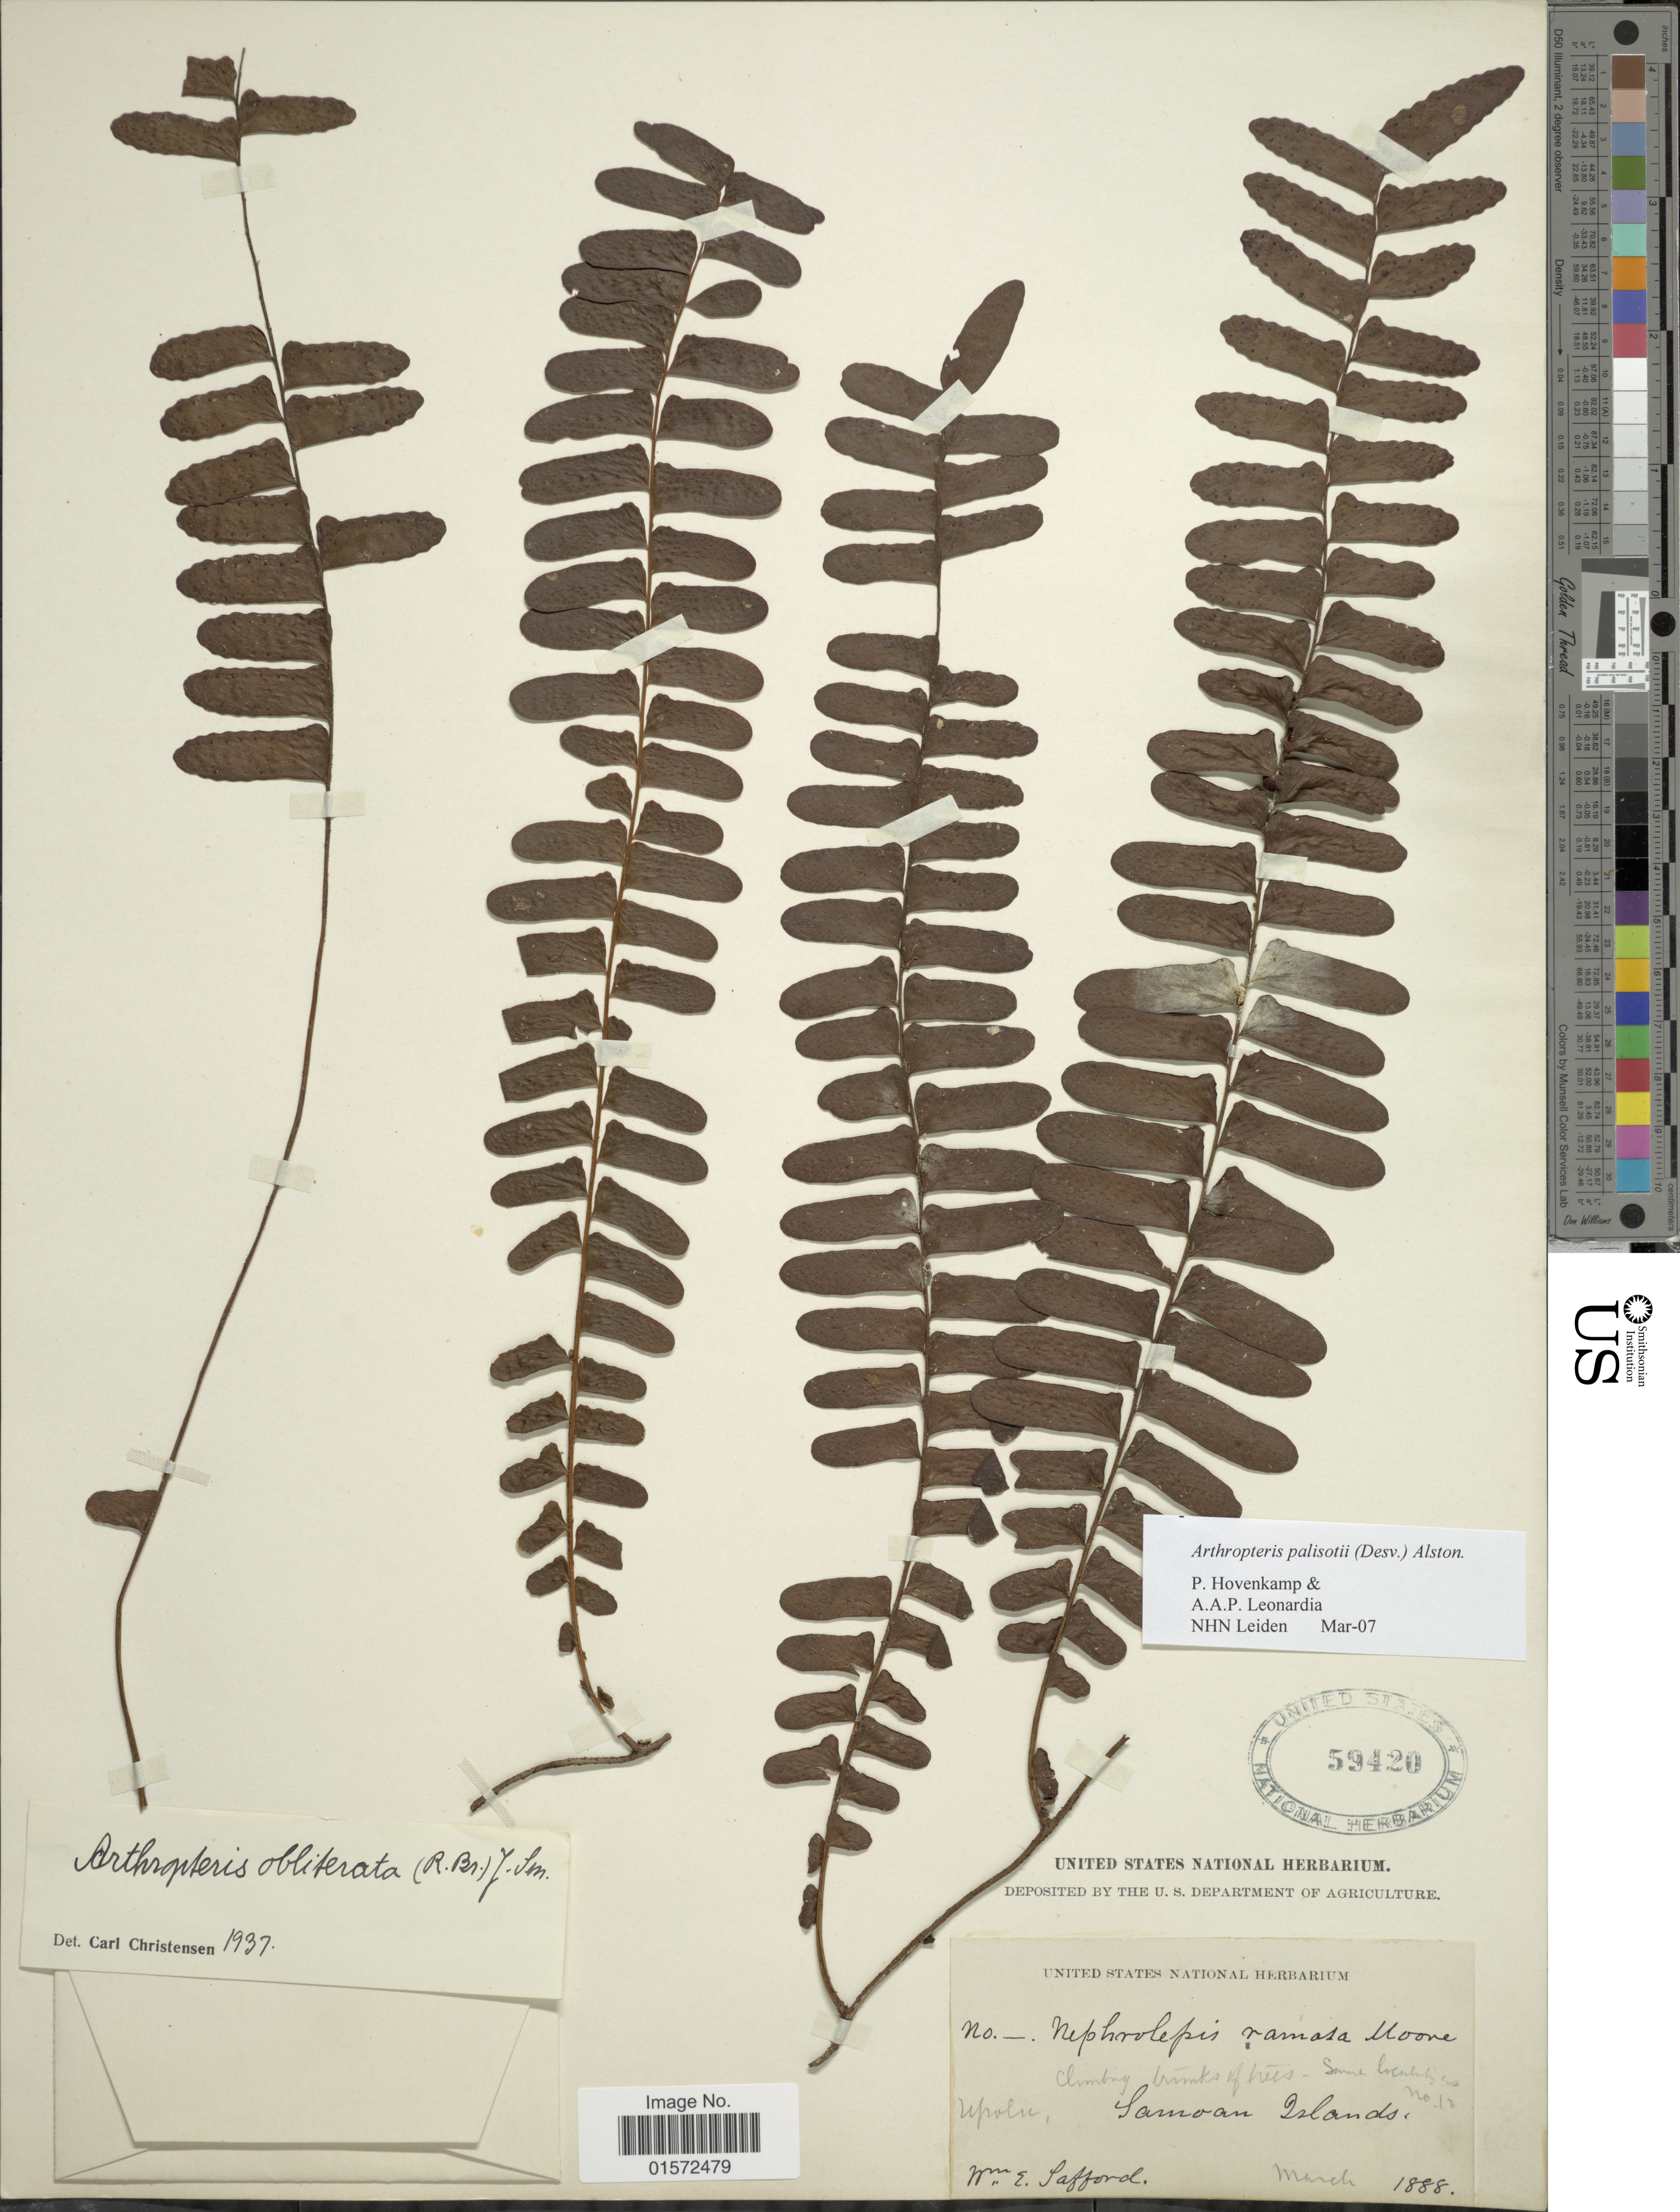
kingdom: Plantae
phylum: Tracheophyta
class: Polypodiopsida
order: Polypodiales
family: Tectariaceae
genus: Arthropteris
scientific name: Arthropteris palisotii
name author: (Desv.) Alston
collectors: W. E. Safford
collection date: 1888-03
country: Samoa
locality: Upolu, Samoan island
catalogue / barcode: US 549420